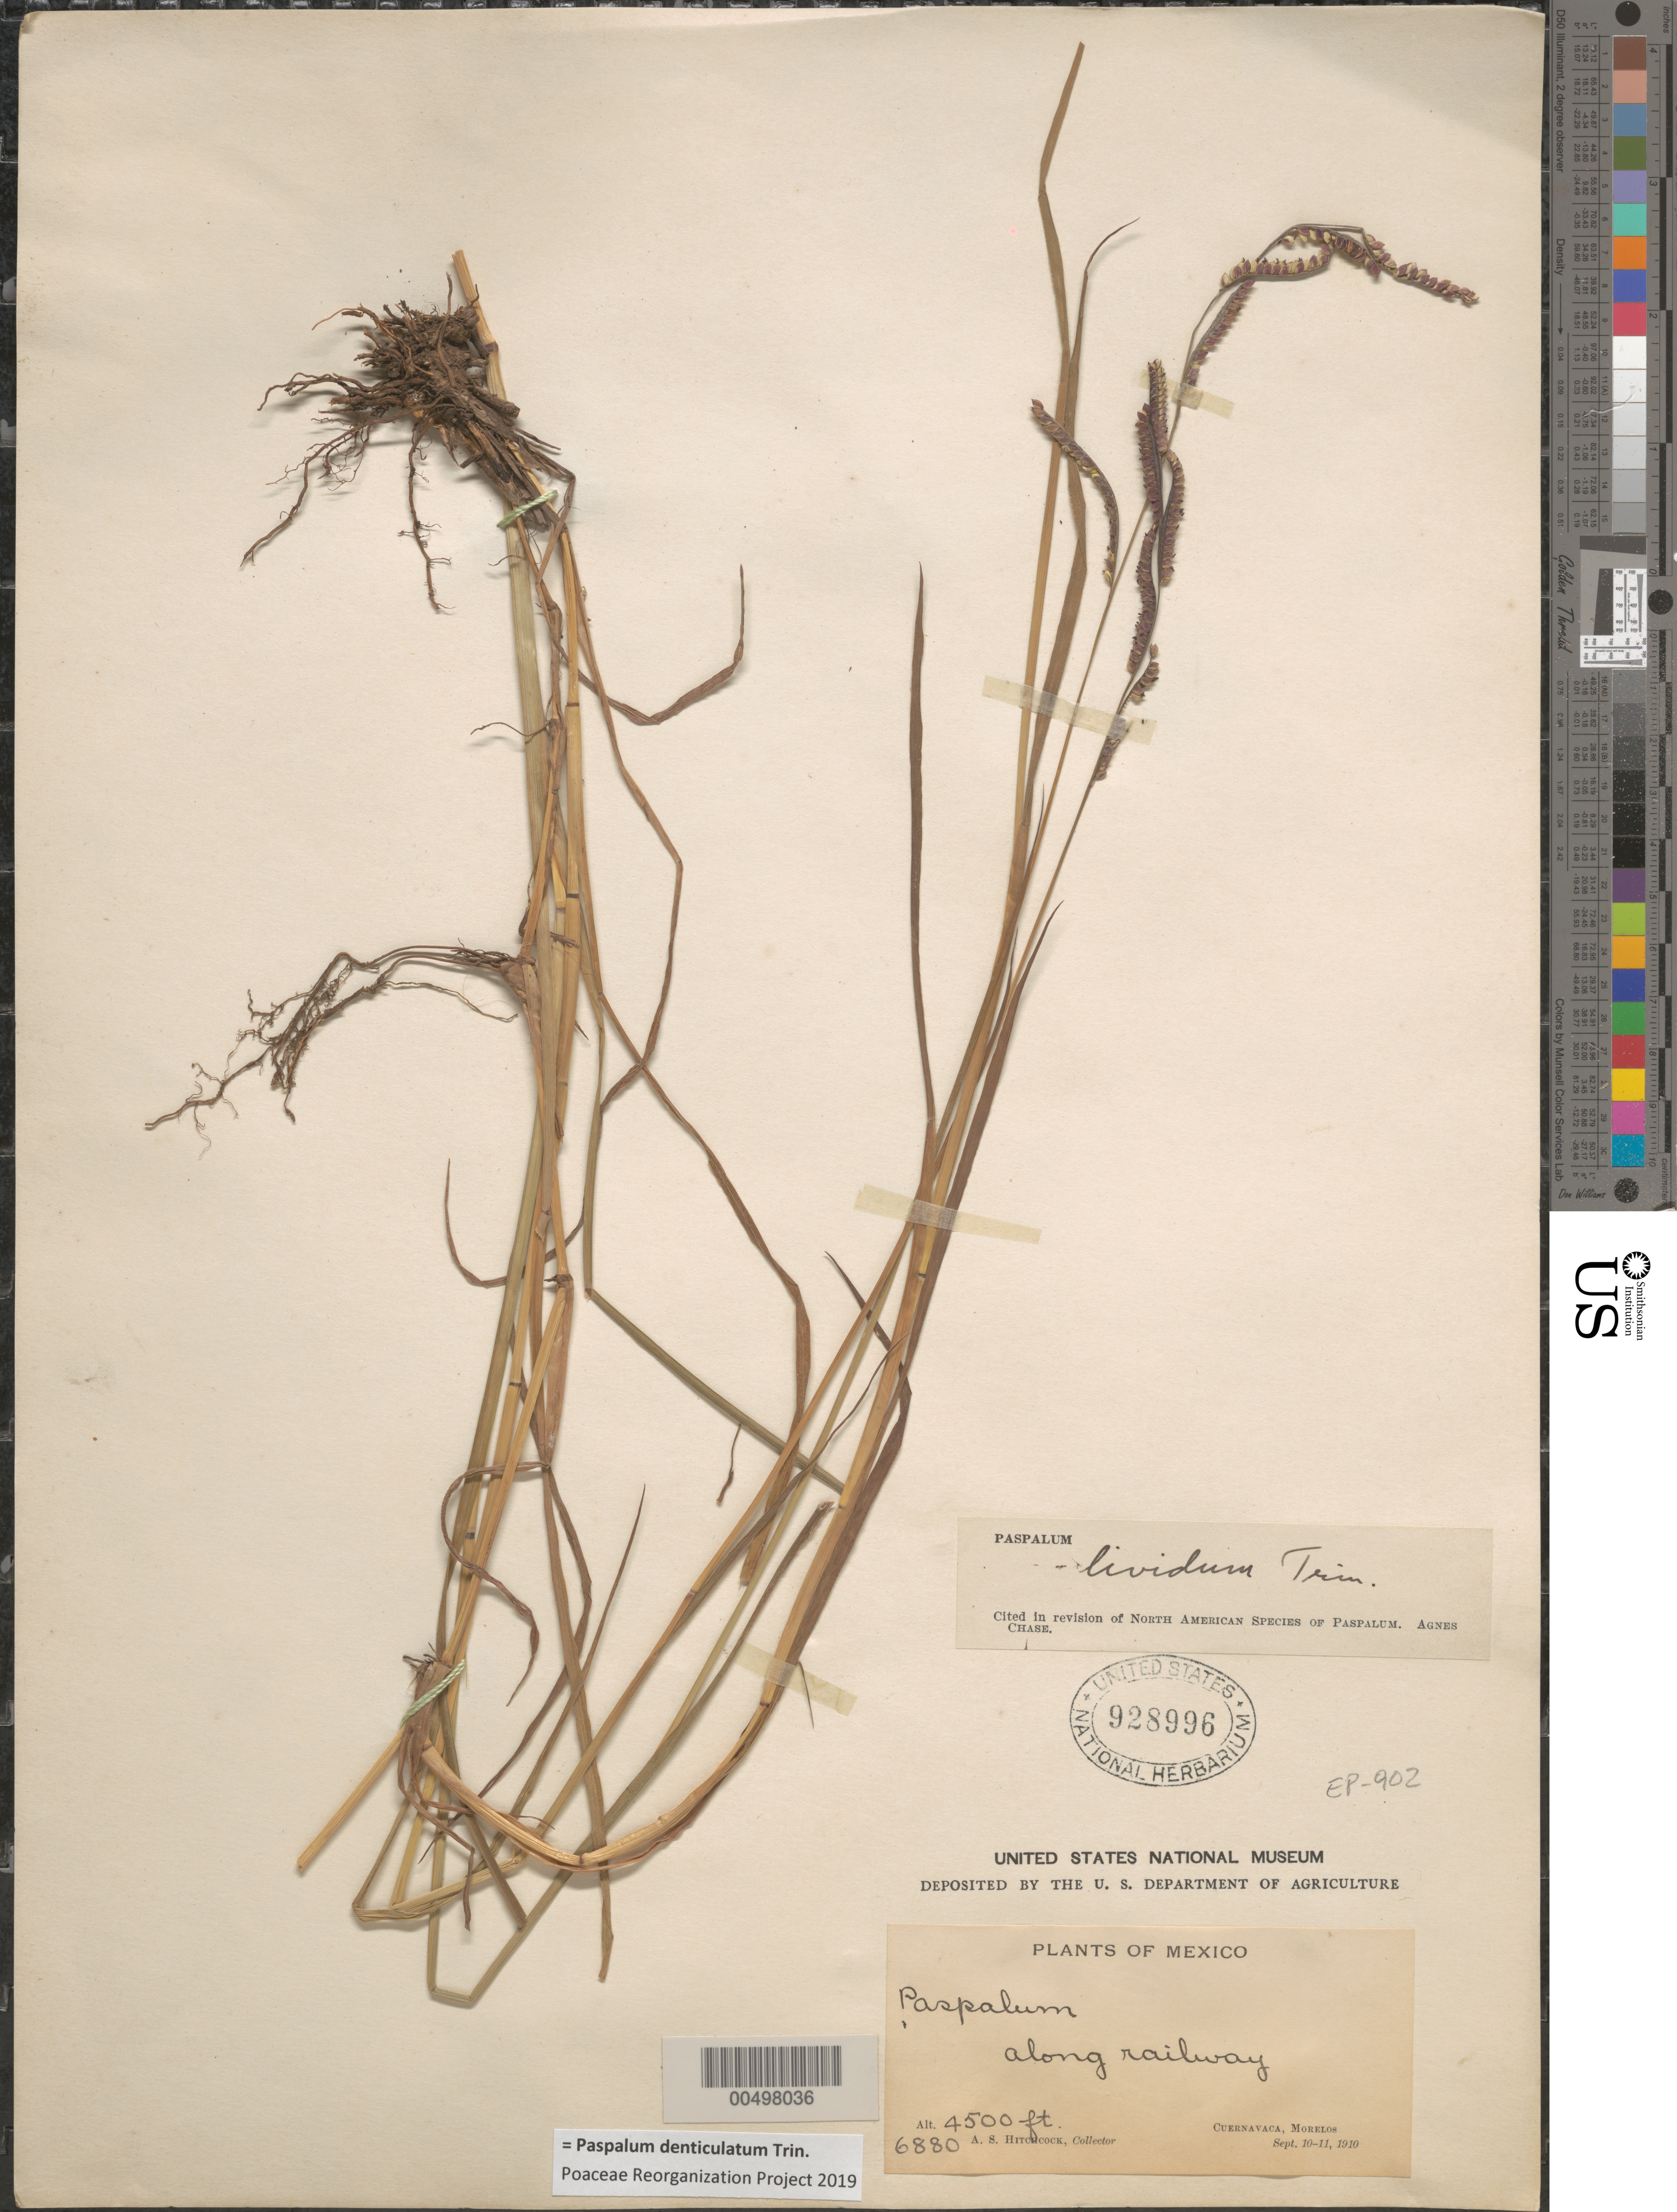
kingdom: Plantae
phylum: Tracheophyta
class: Liliopsida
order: Poales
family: Poaceae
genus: Paspalum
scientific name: Paspalum lividum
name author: Trin. in Schltdl.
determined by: Chase, [M.] Agnes, (US)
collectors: A. S. Hitchcock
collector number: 6880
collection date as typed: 10 Sep 1910 to 11 Sep 1910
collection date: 1910-09-11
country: Mexico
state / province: Morelos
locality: Cuernavaca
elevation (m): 1372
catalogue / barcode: US 928996